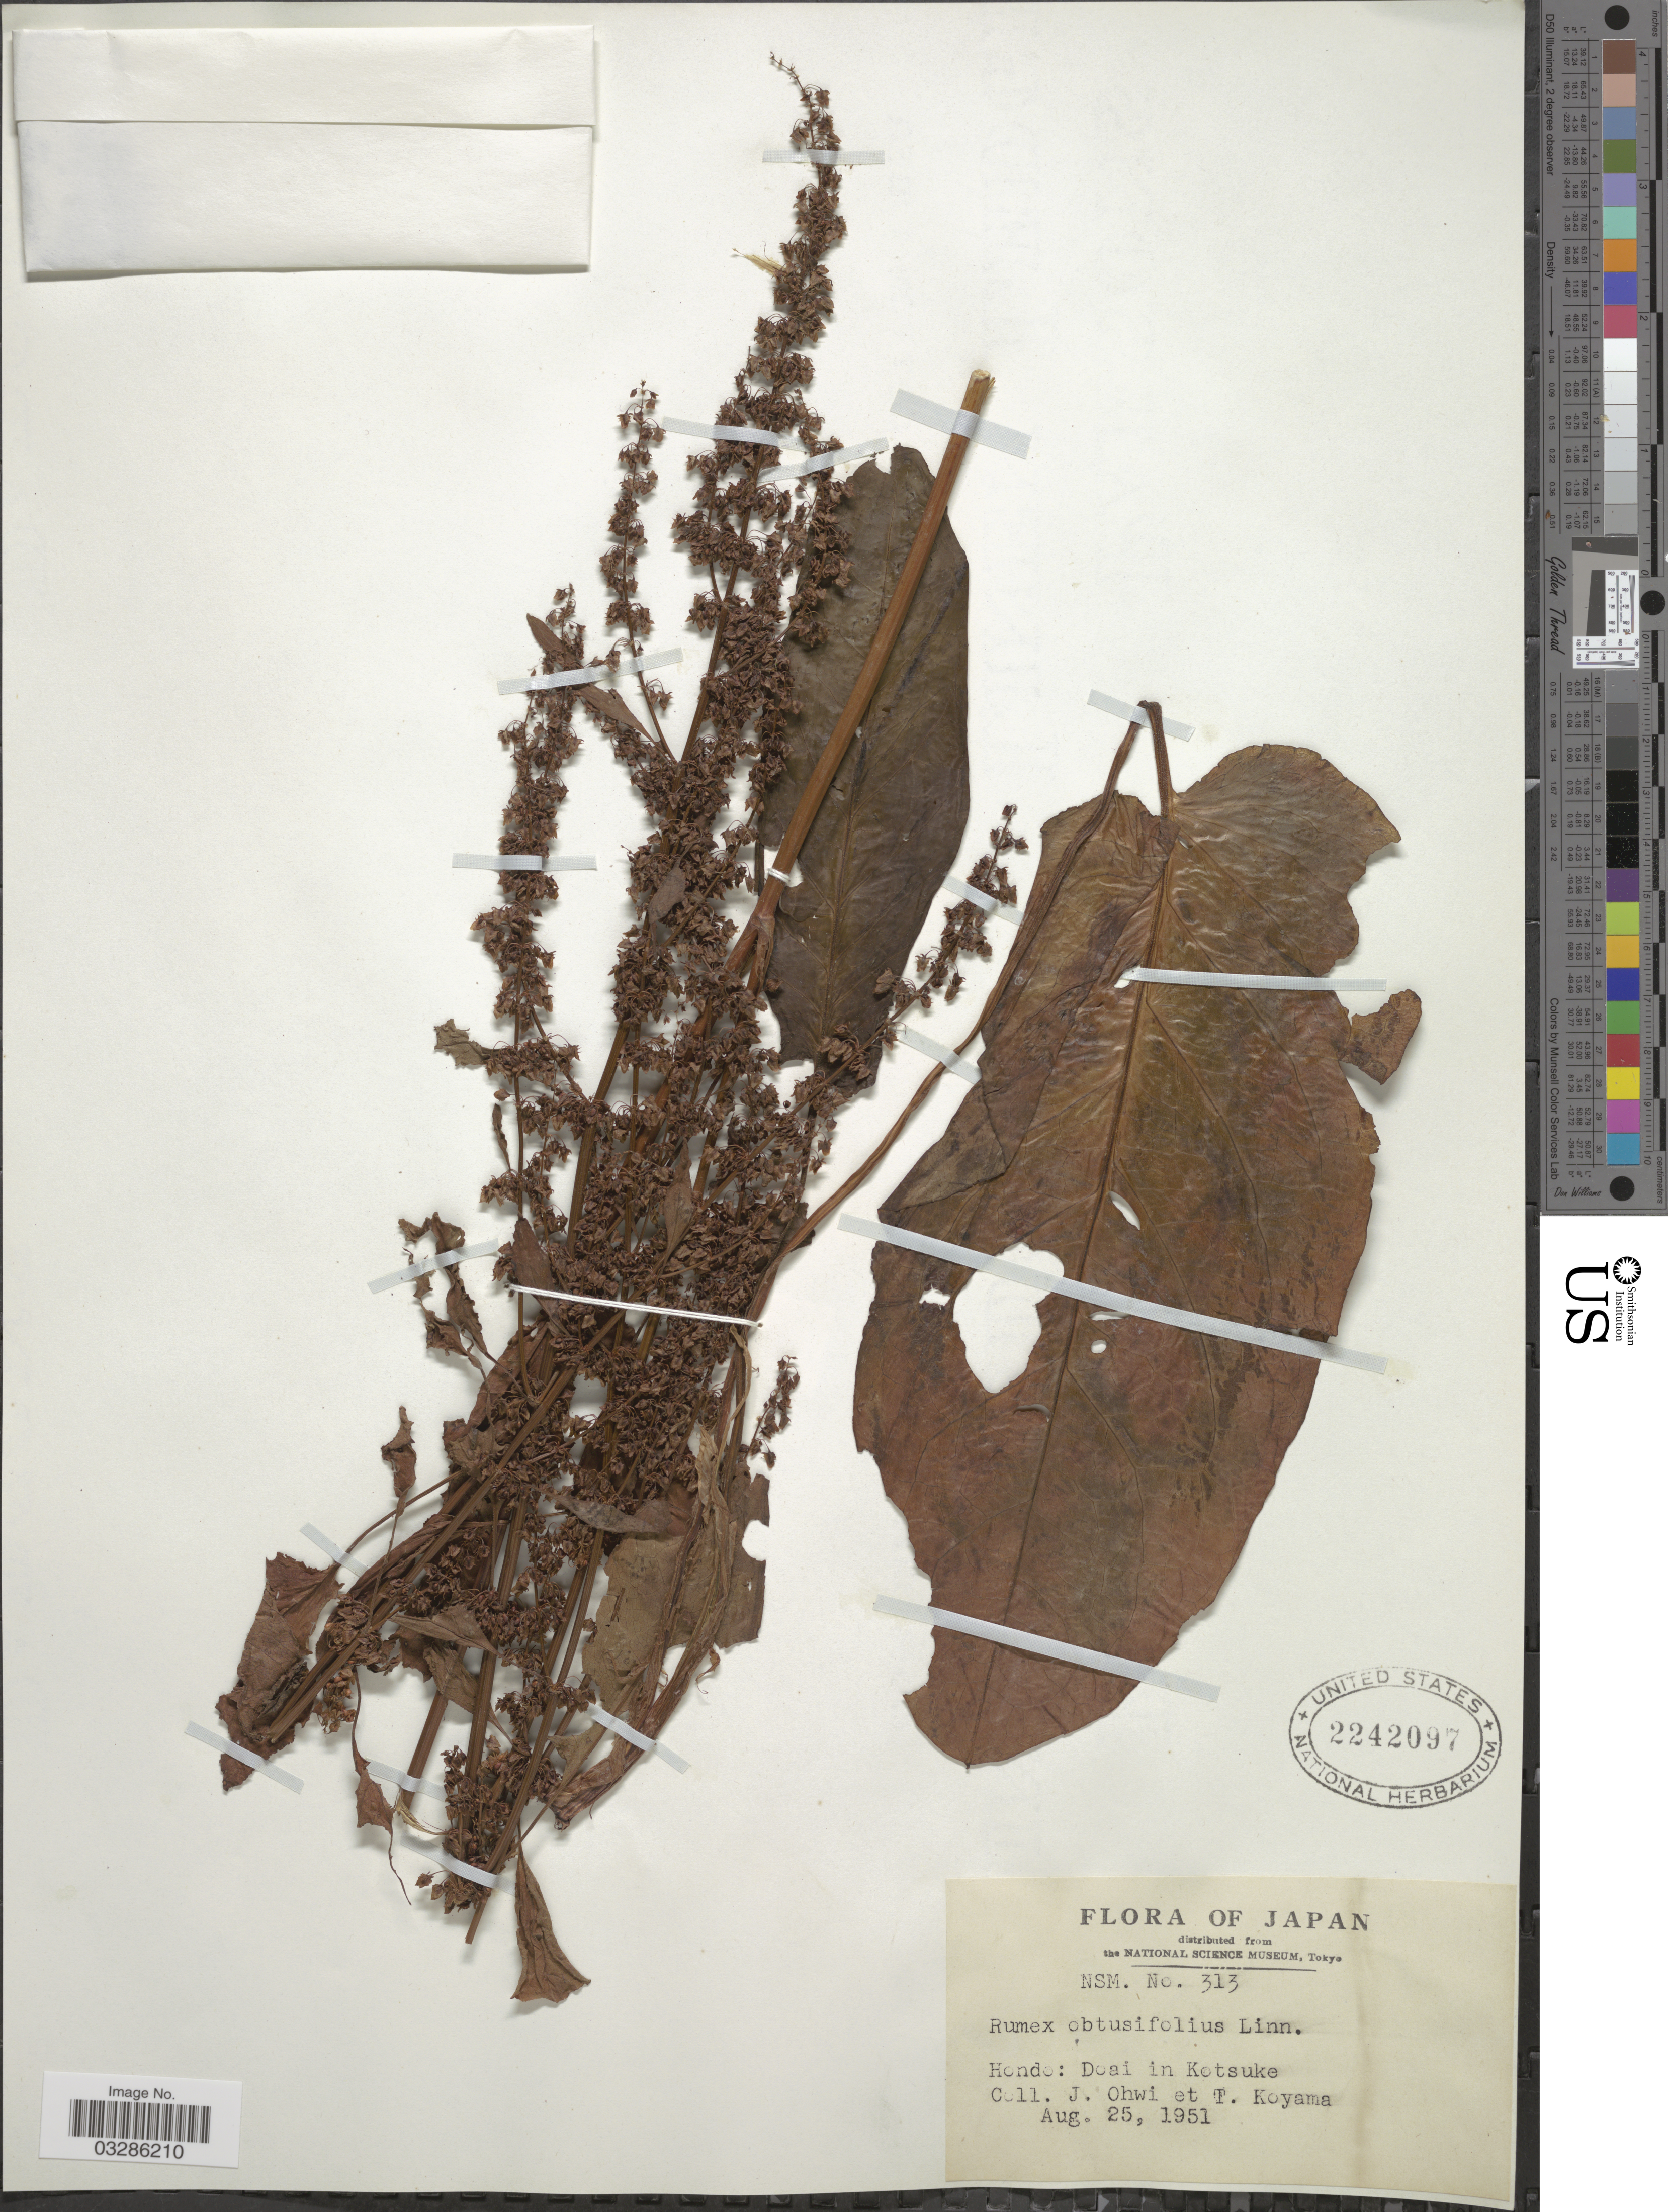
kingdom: Plantae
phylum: Tracheophyta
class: Magnoliopsida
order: Caryophyllales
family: Polygonaceae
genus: Rumex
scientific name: Rumex obtusifolius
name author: L.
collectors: J. Ohwi & T. Koyama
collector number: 313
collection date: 1951-08-25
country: Japan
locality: Hondo: Doai in Kotsuke.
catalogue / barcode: US 2242097